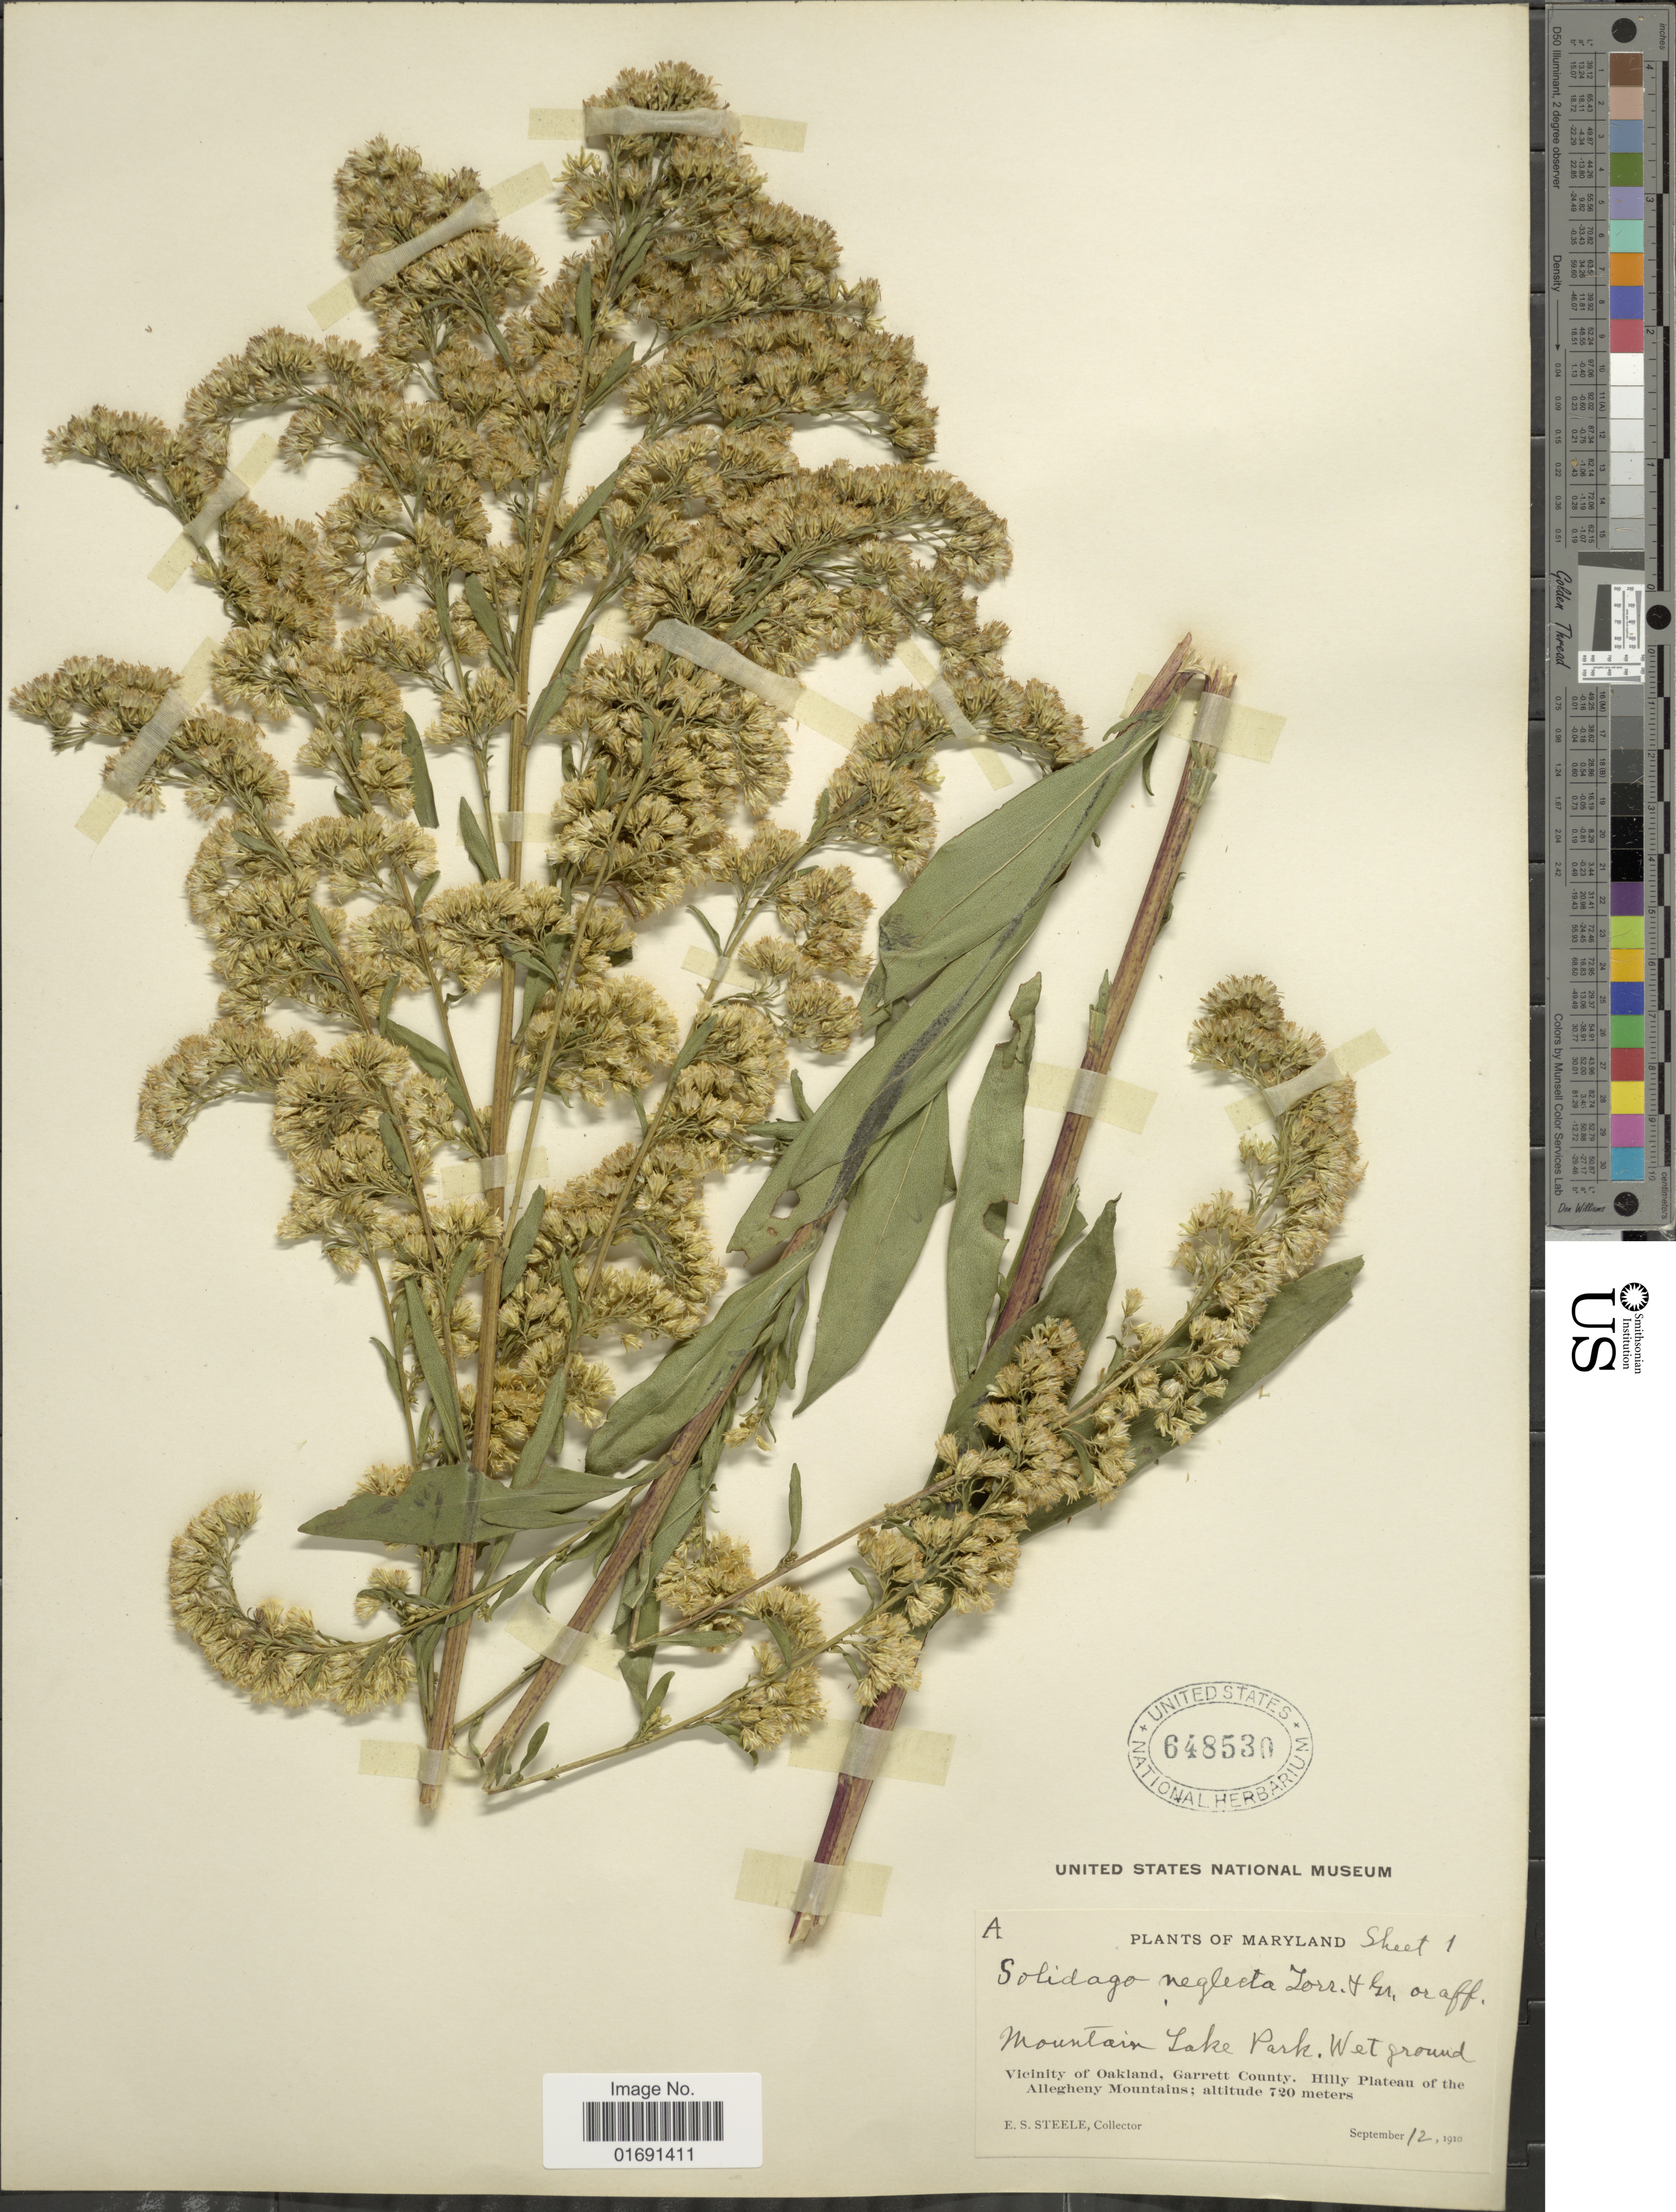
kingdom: Plantae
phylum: Tracheophyta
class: Magnoliopsida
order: Asterales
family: Asteraceae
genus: Solidago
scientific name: Solidago uniligulata var. neglecta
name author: Fernald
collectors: E. Steele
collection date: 1910-09-12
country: United States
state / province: Maryland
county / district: Garrett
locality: Mountain Lake Park, Vicinity of Oakland, Garrett County, Hilly Plateau of the Allegheny Mountains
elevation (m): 720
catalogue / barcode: US 648530